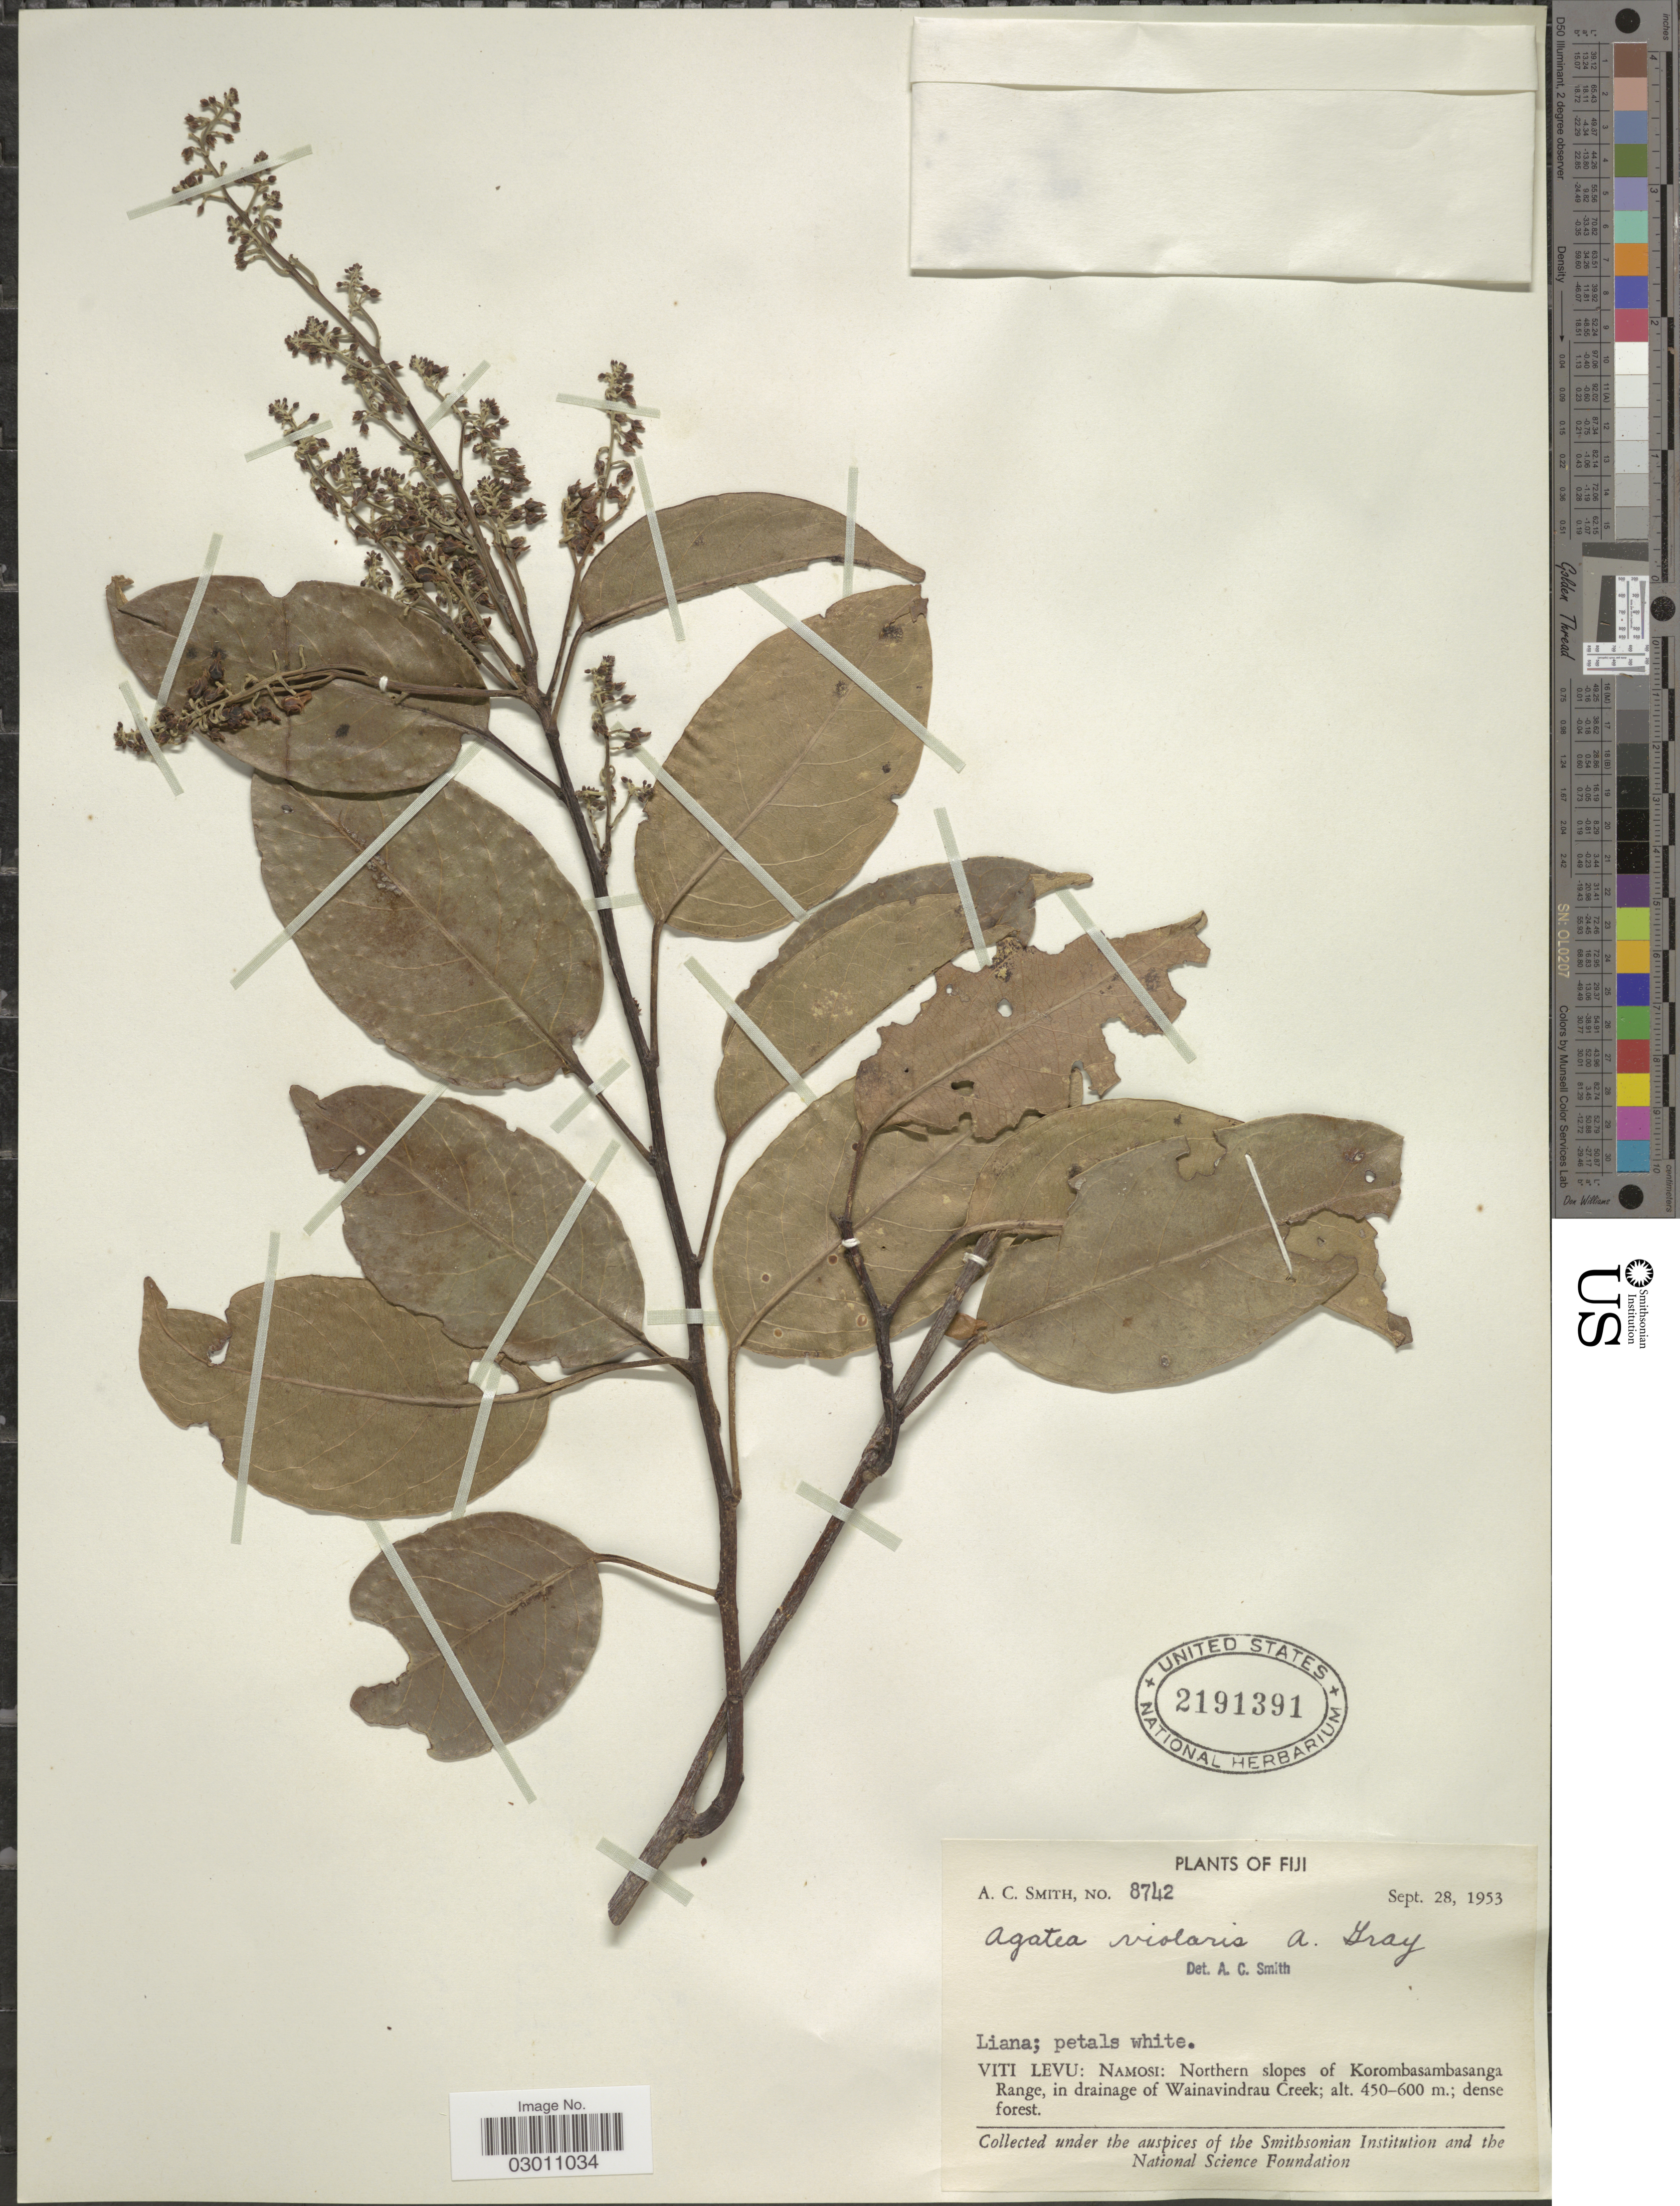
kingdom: Plantae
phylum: Tracheophyta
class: Magnoliopsida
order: Malpighiales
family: Violaceae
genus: Agatea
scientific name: Agatea violaris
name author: A. Gray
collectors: A. C. Smith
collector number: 8742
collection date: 1953-09-28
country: Fiji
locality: Viti Levu: Namosi: Northern slopes of Korombasambasanga Range, in drainage of Wainavindrau Creek.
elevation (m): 450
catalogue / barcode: US 2191391